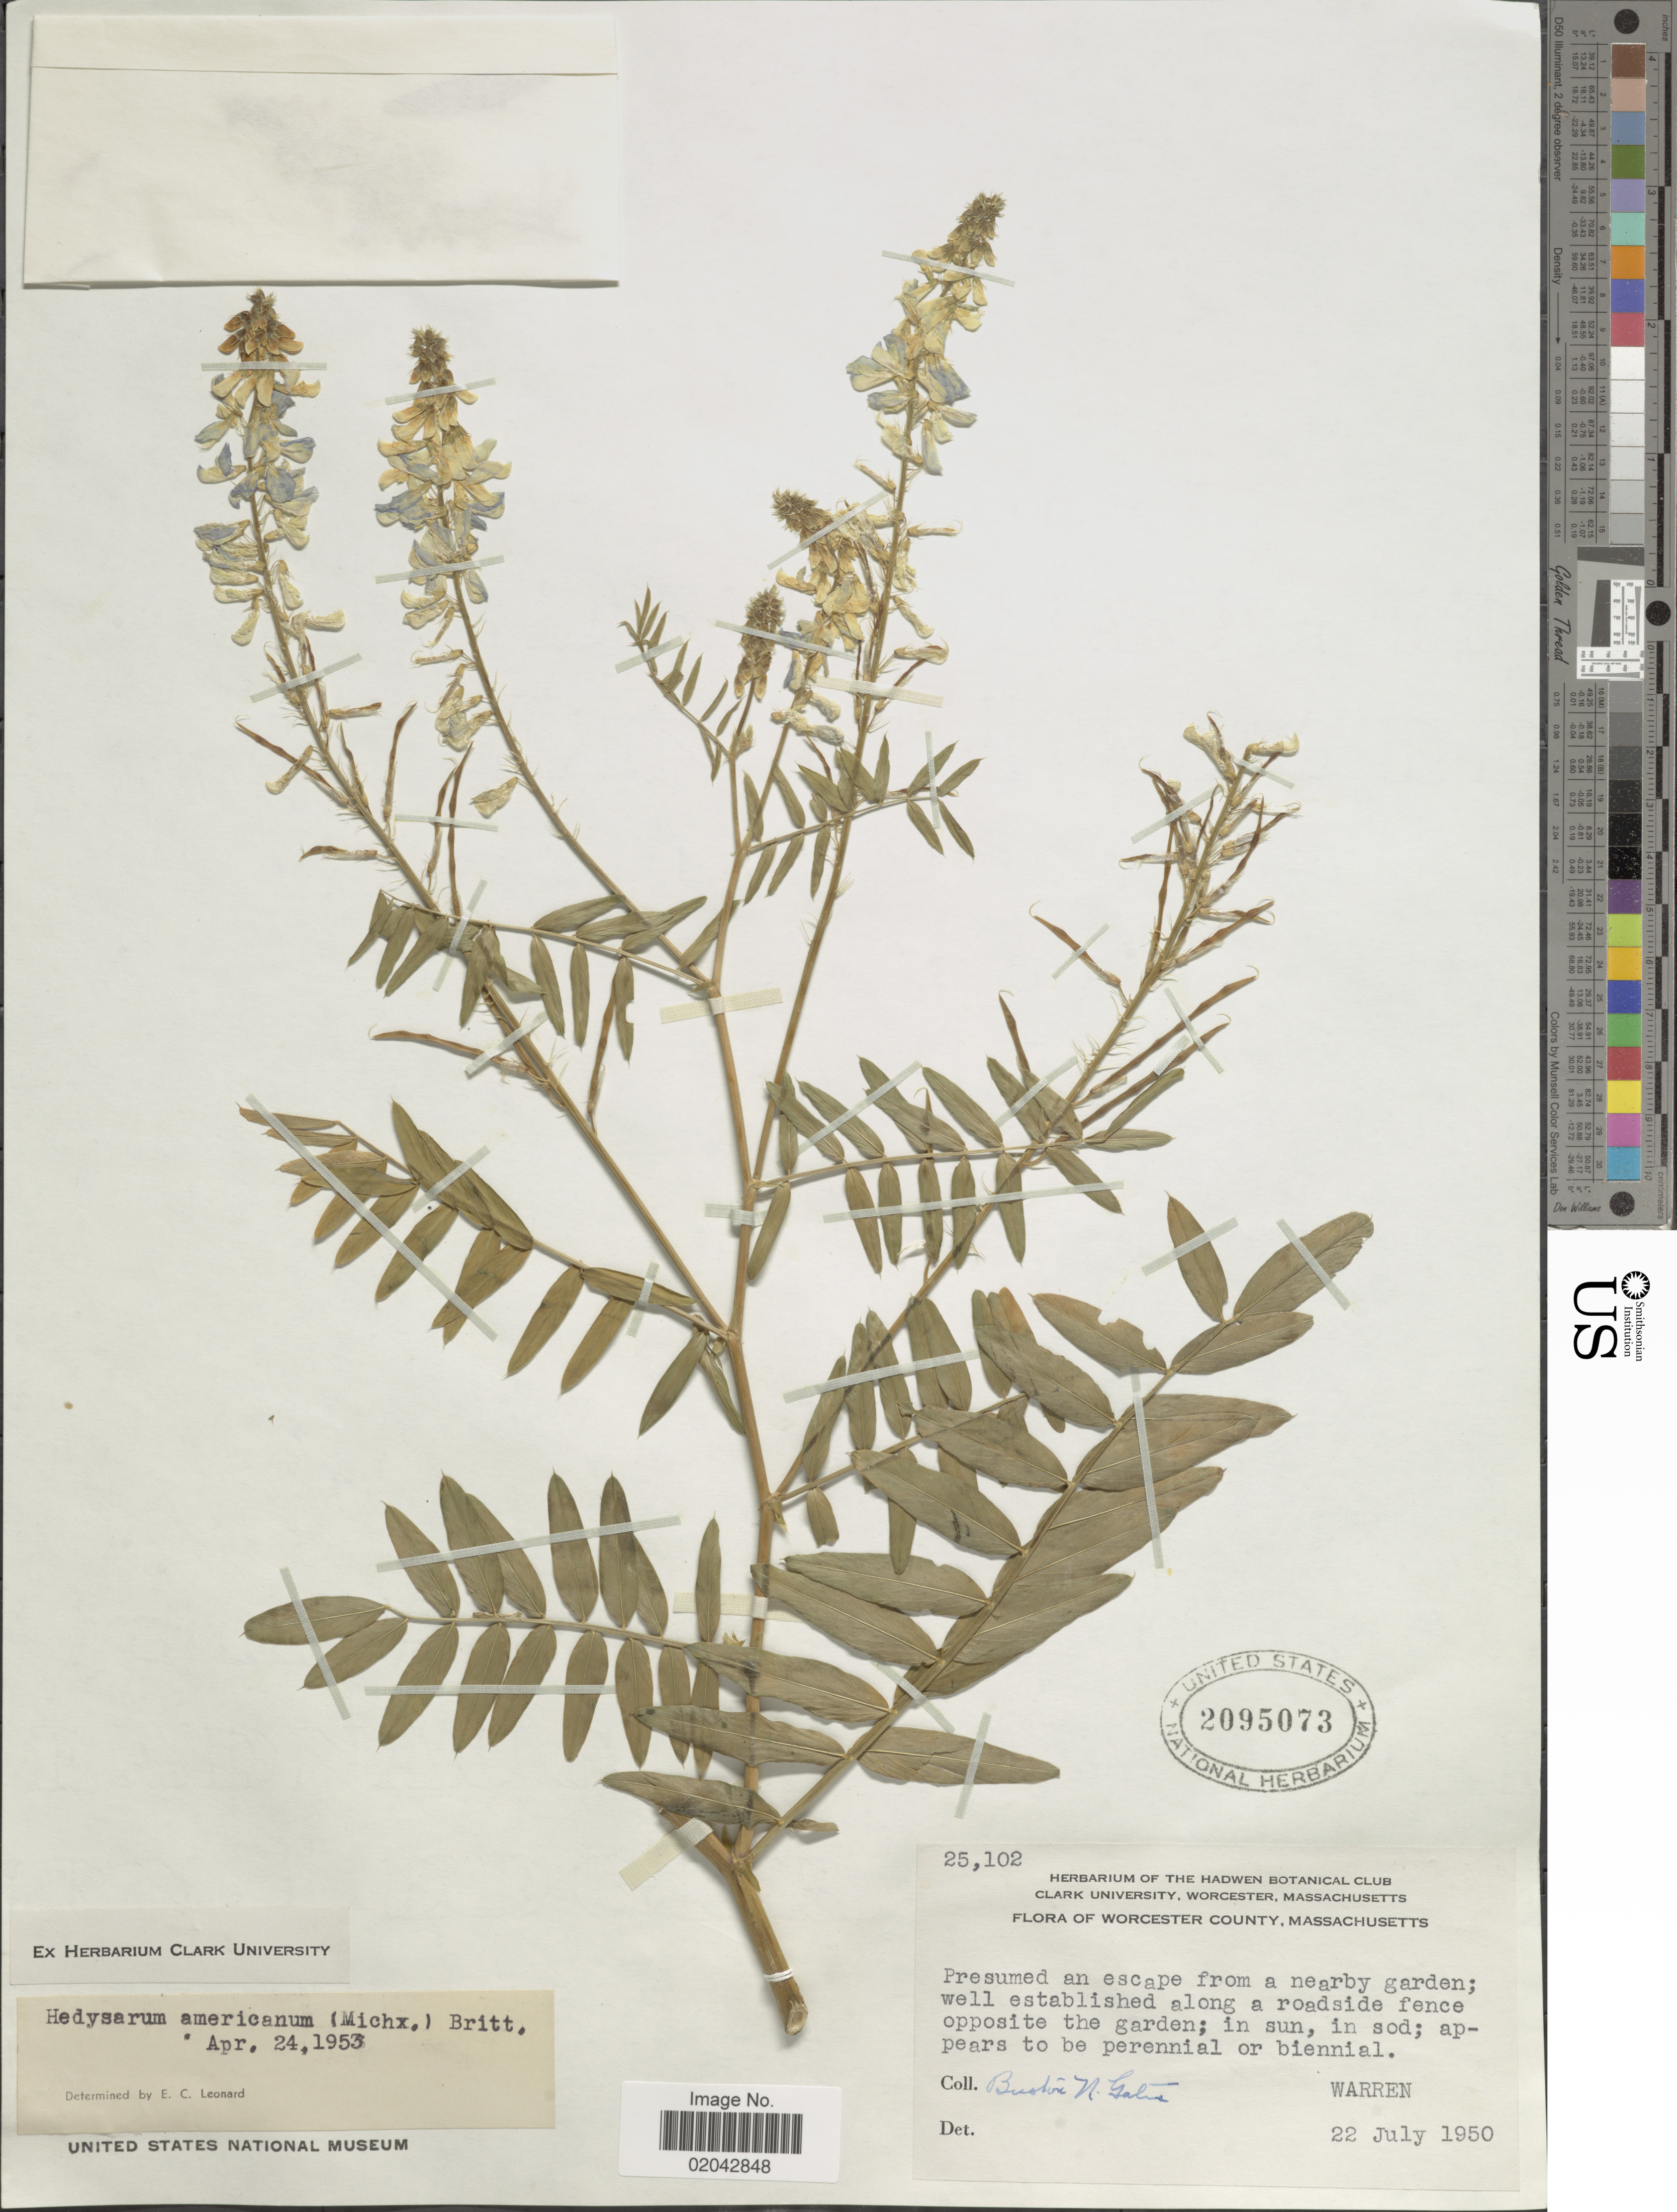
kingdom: Plantae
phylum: Tracheophyta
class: Magnoliopsida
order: Fabales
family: Fabaceae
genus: Hedysarum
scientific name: Hedysarum sp.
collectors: B. N. Gates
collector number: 25102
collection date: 1950-07-22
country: United States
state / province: Massachusetts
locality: Worcester County, well established along a roadside fence opposite the garden, Warren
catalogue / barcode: US 2095073